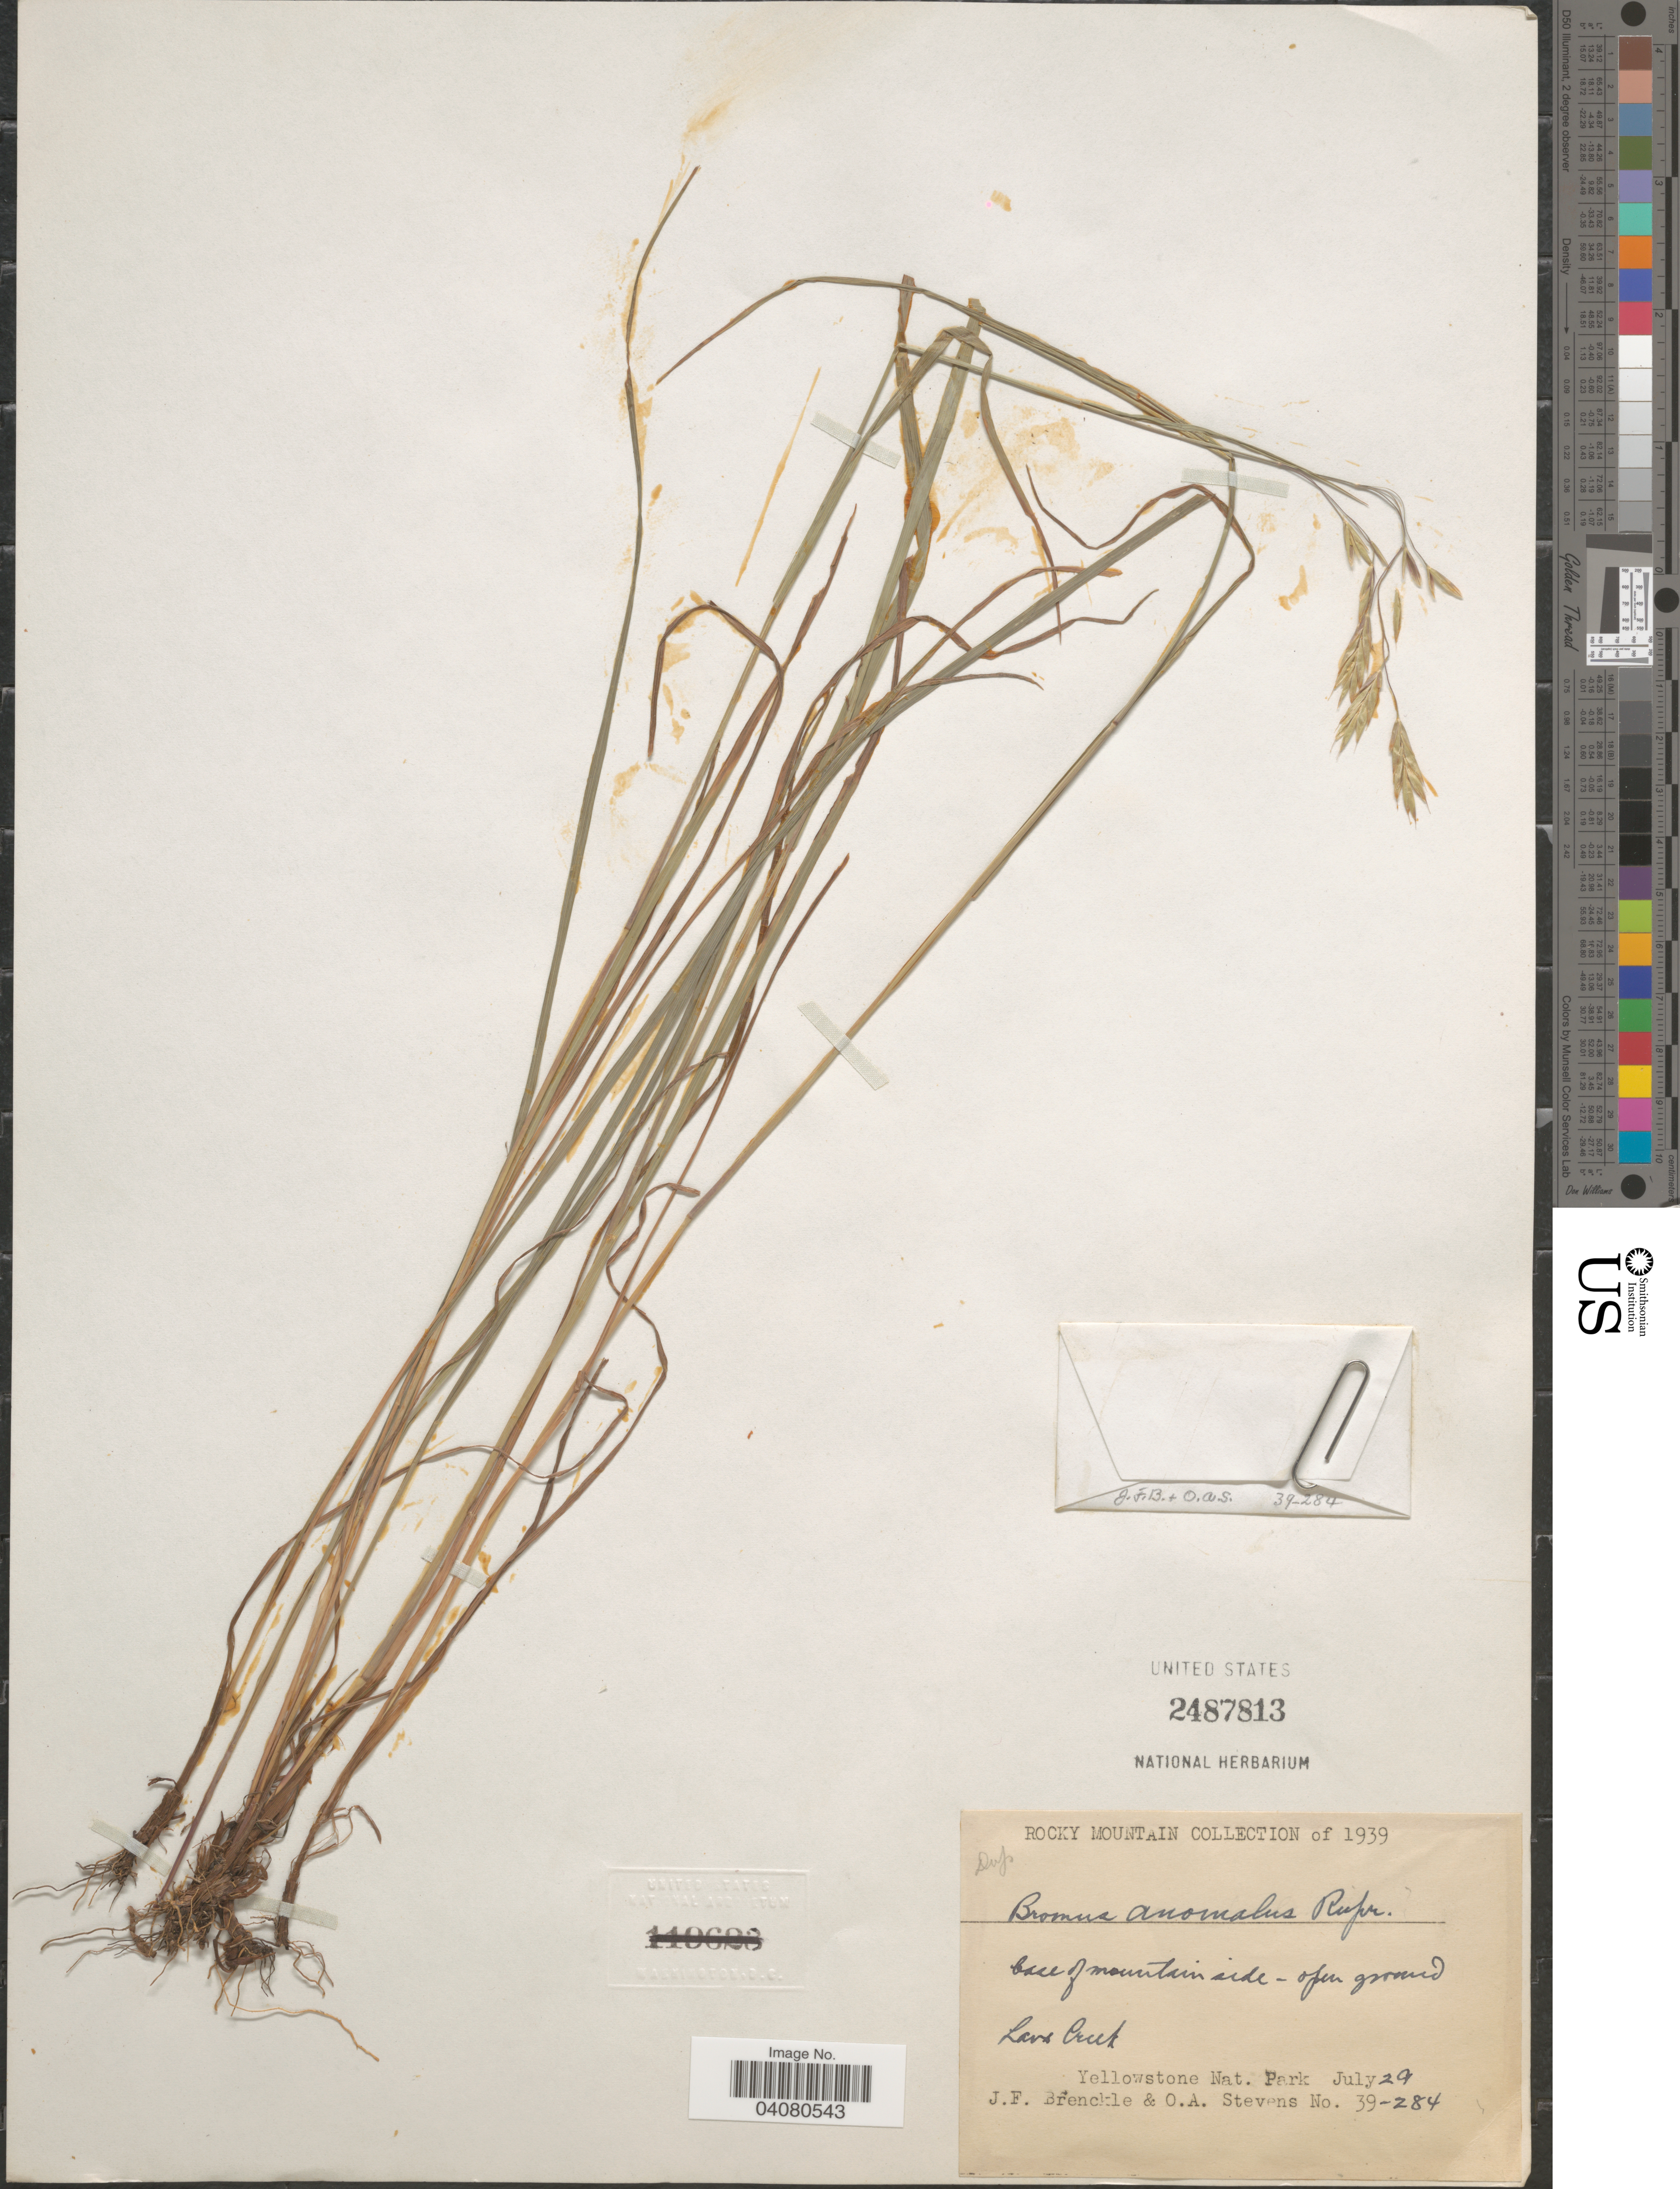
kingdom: Plantae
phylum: Tracheophyta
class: Liliopsida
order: Poales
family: Poaceae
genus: Bromus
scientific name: Bromus anomalus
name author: Rupr. ex E. Fourn.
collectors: J. Brenckle & O. A. Stevens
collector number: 39-284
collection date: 1939-07-29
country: United States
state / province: Wyoming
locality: Rocky Mountain. [unsure placement] Lava Creek. Yellowstone Nat. Park.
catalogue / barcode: US 2487813